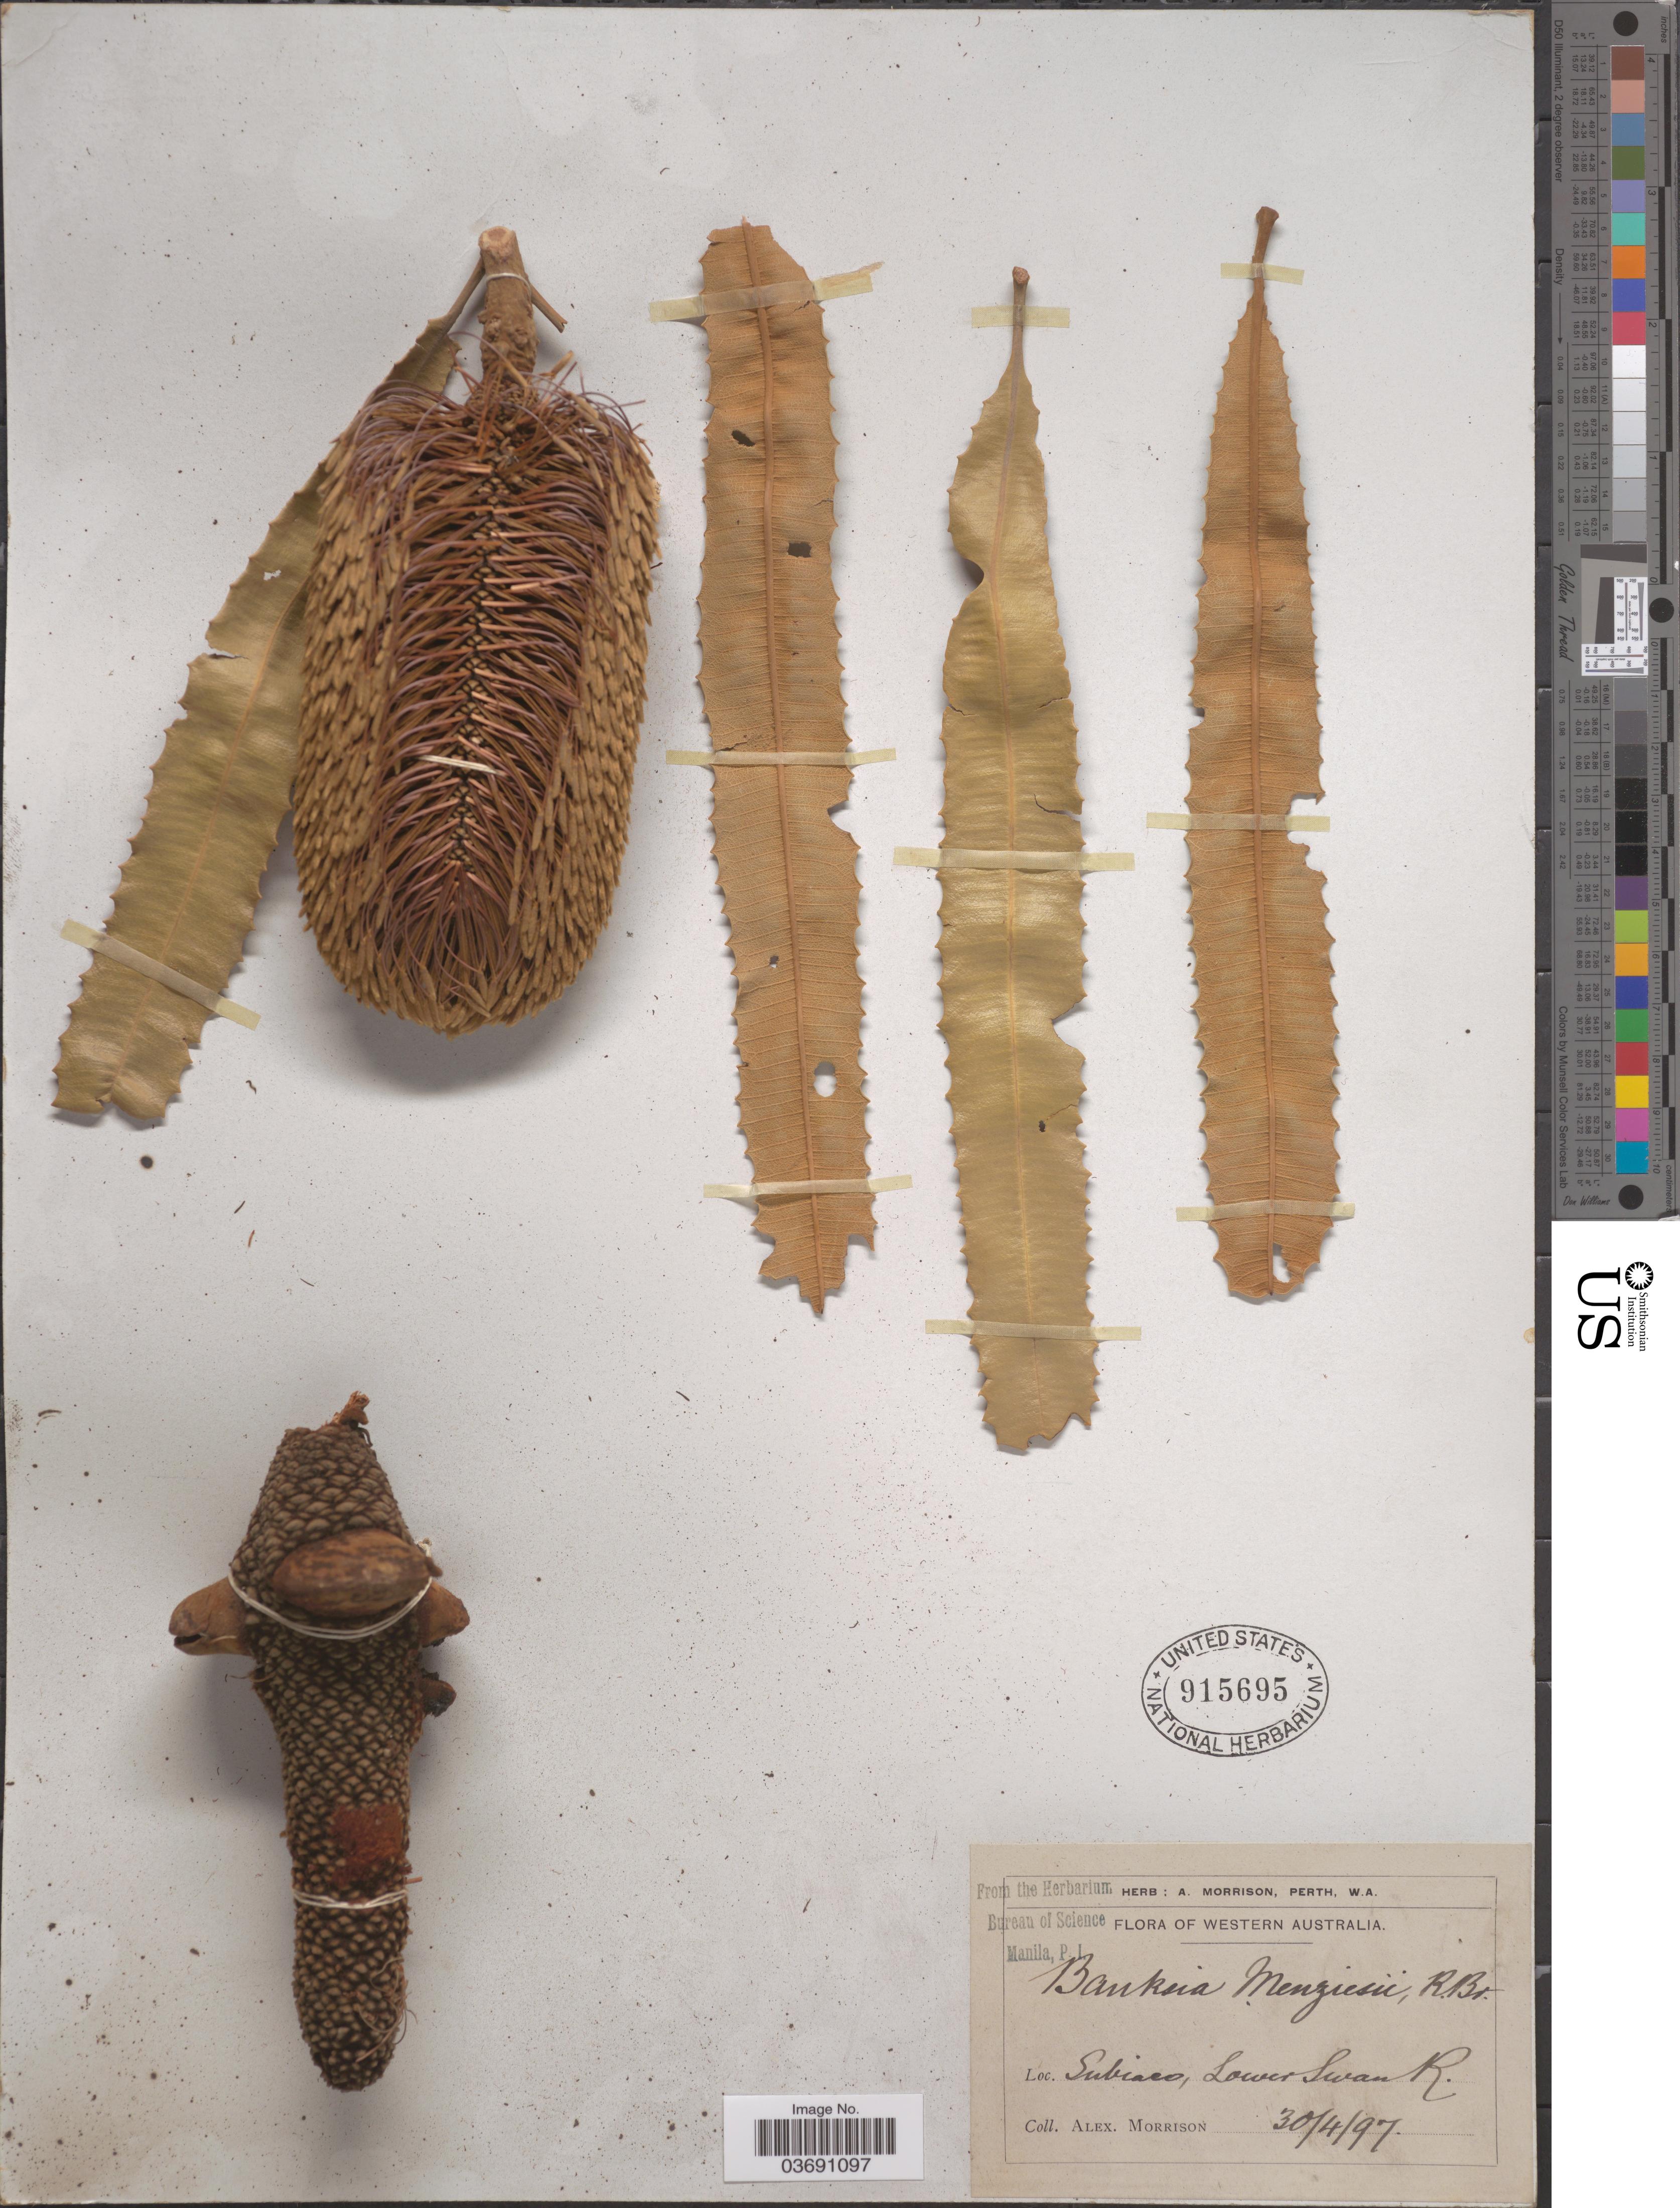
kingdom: Plantae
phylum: Tracheophyta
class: Magnoliopsida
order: Proteales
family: Proteaceae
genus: Banksia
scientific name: Banksia menziesii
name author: R. Br.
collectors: A. Morrison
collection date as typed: Transcribed d/m/y: 30/4/97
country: Australia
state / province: Western Australia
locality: Subiaco, Lower Swan R.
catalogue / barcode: US 915695